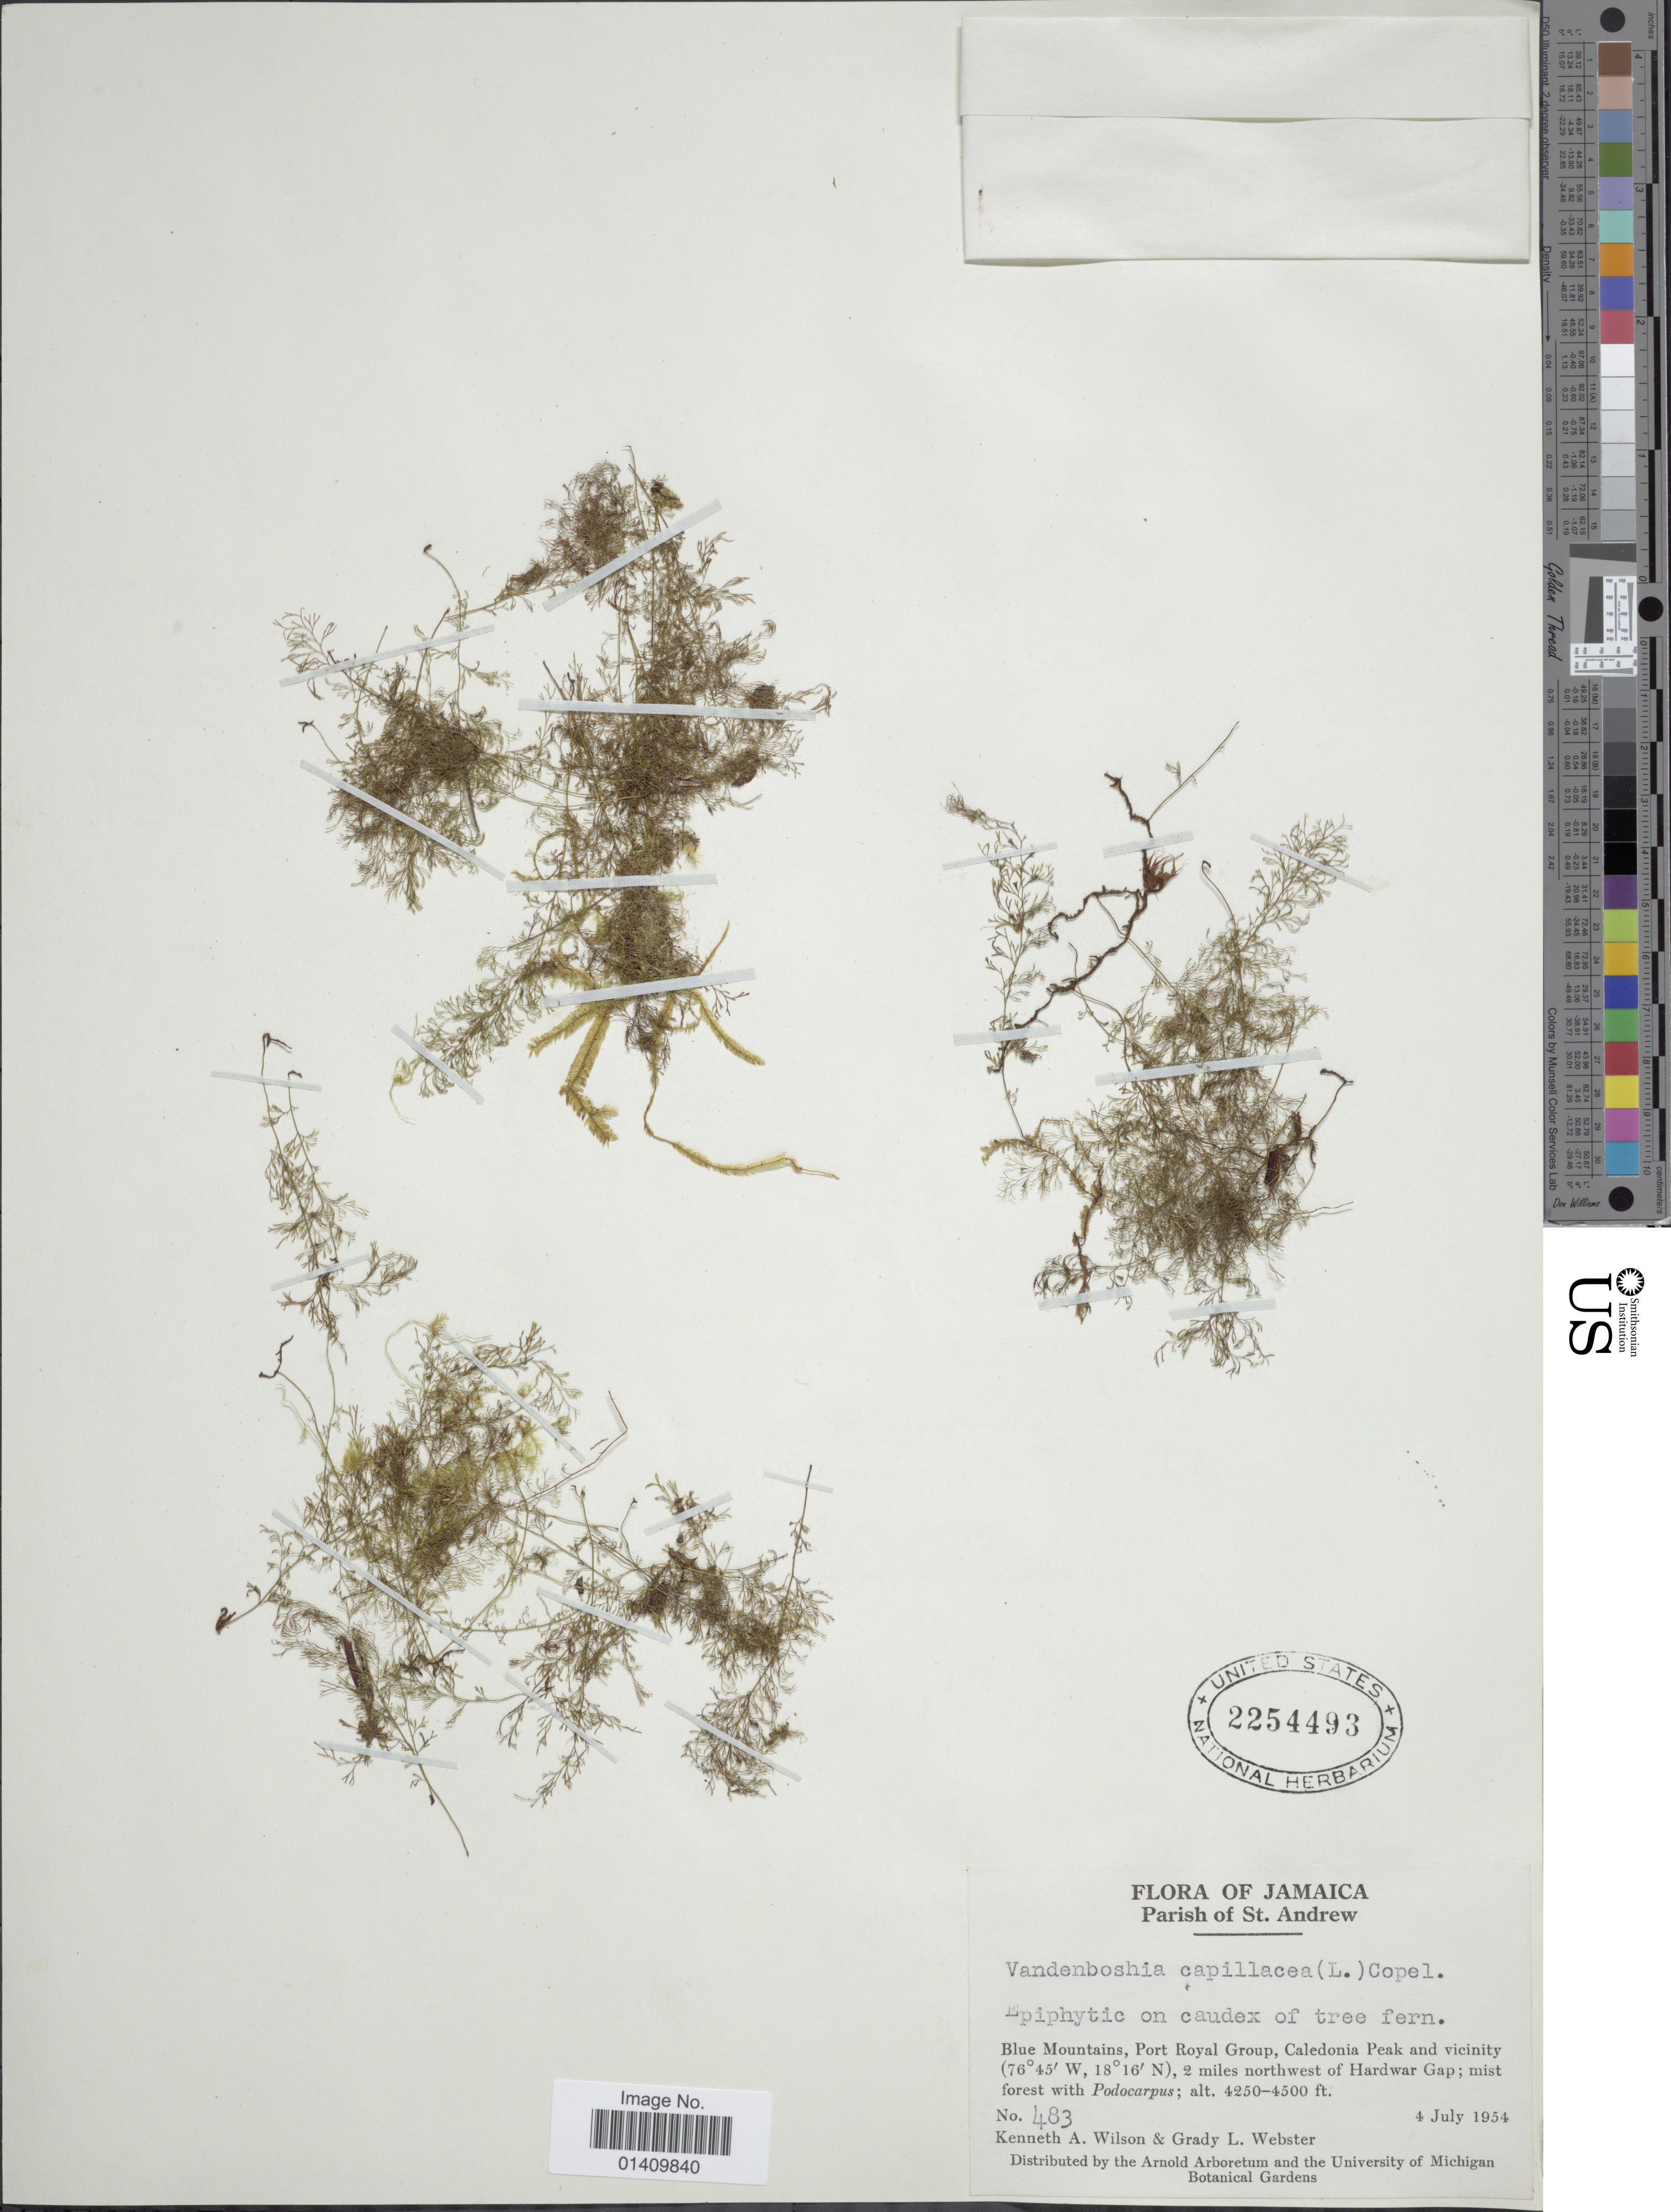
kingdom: Plantae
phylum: Tracheophyta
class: Polypodiopsida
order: Hymenophyllales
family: Hymenophyllaceae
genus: Polyphlebium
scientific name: Polyphlebium capillaceum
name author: (L.) Ebihara & Dubuisson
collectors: K. A. Wilson & G. L. Webster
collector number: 483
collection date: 1954-07-04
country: Jamaica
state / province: Saint Andrew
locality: Parish of St. Andrew Blue Mountains port Royal Group Caledonia Peak and vicinity 2 miles northwest of Hardwar Gap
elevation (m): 1295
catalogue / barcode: US 2254493